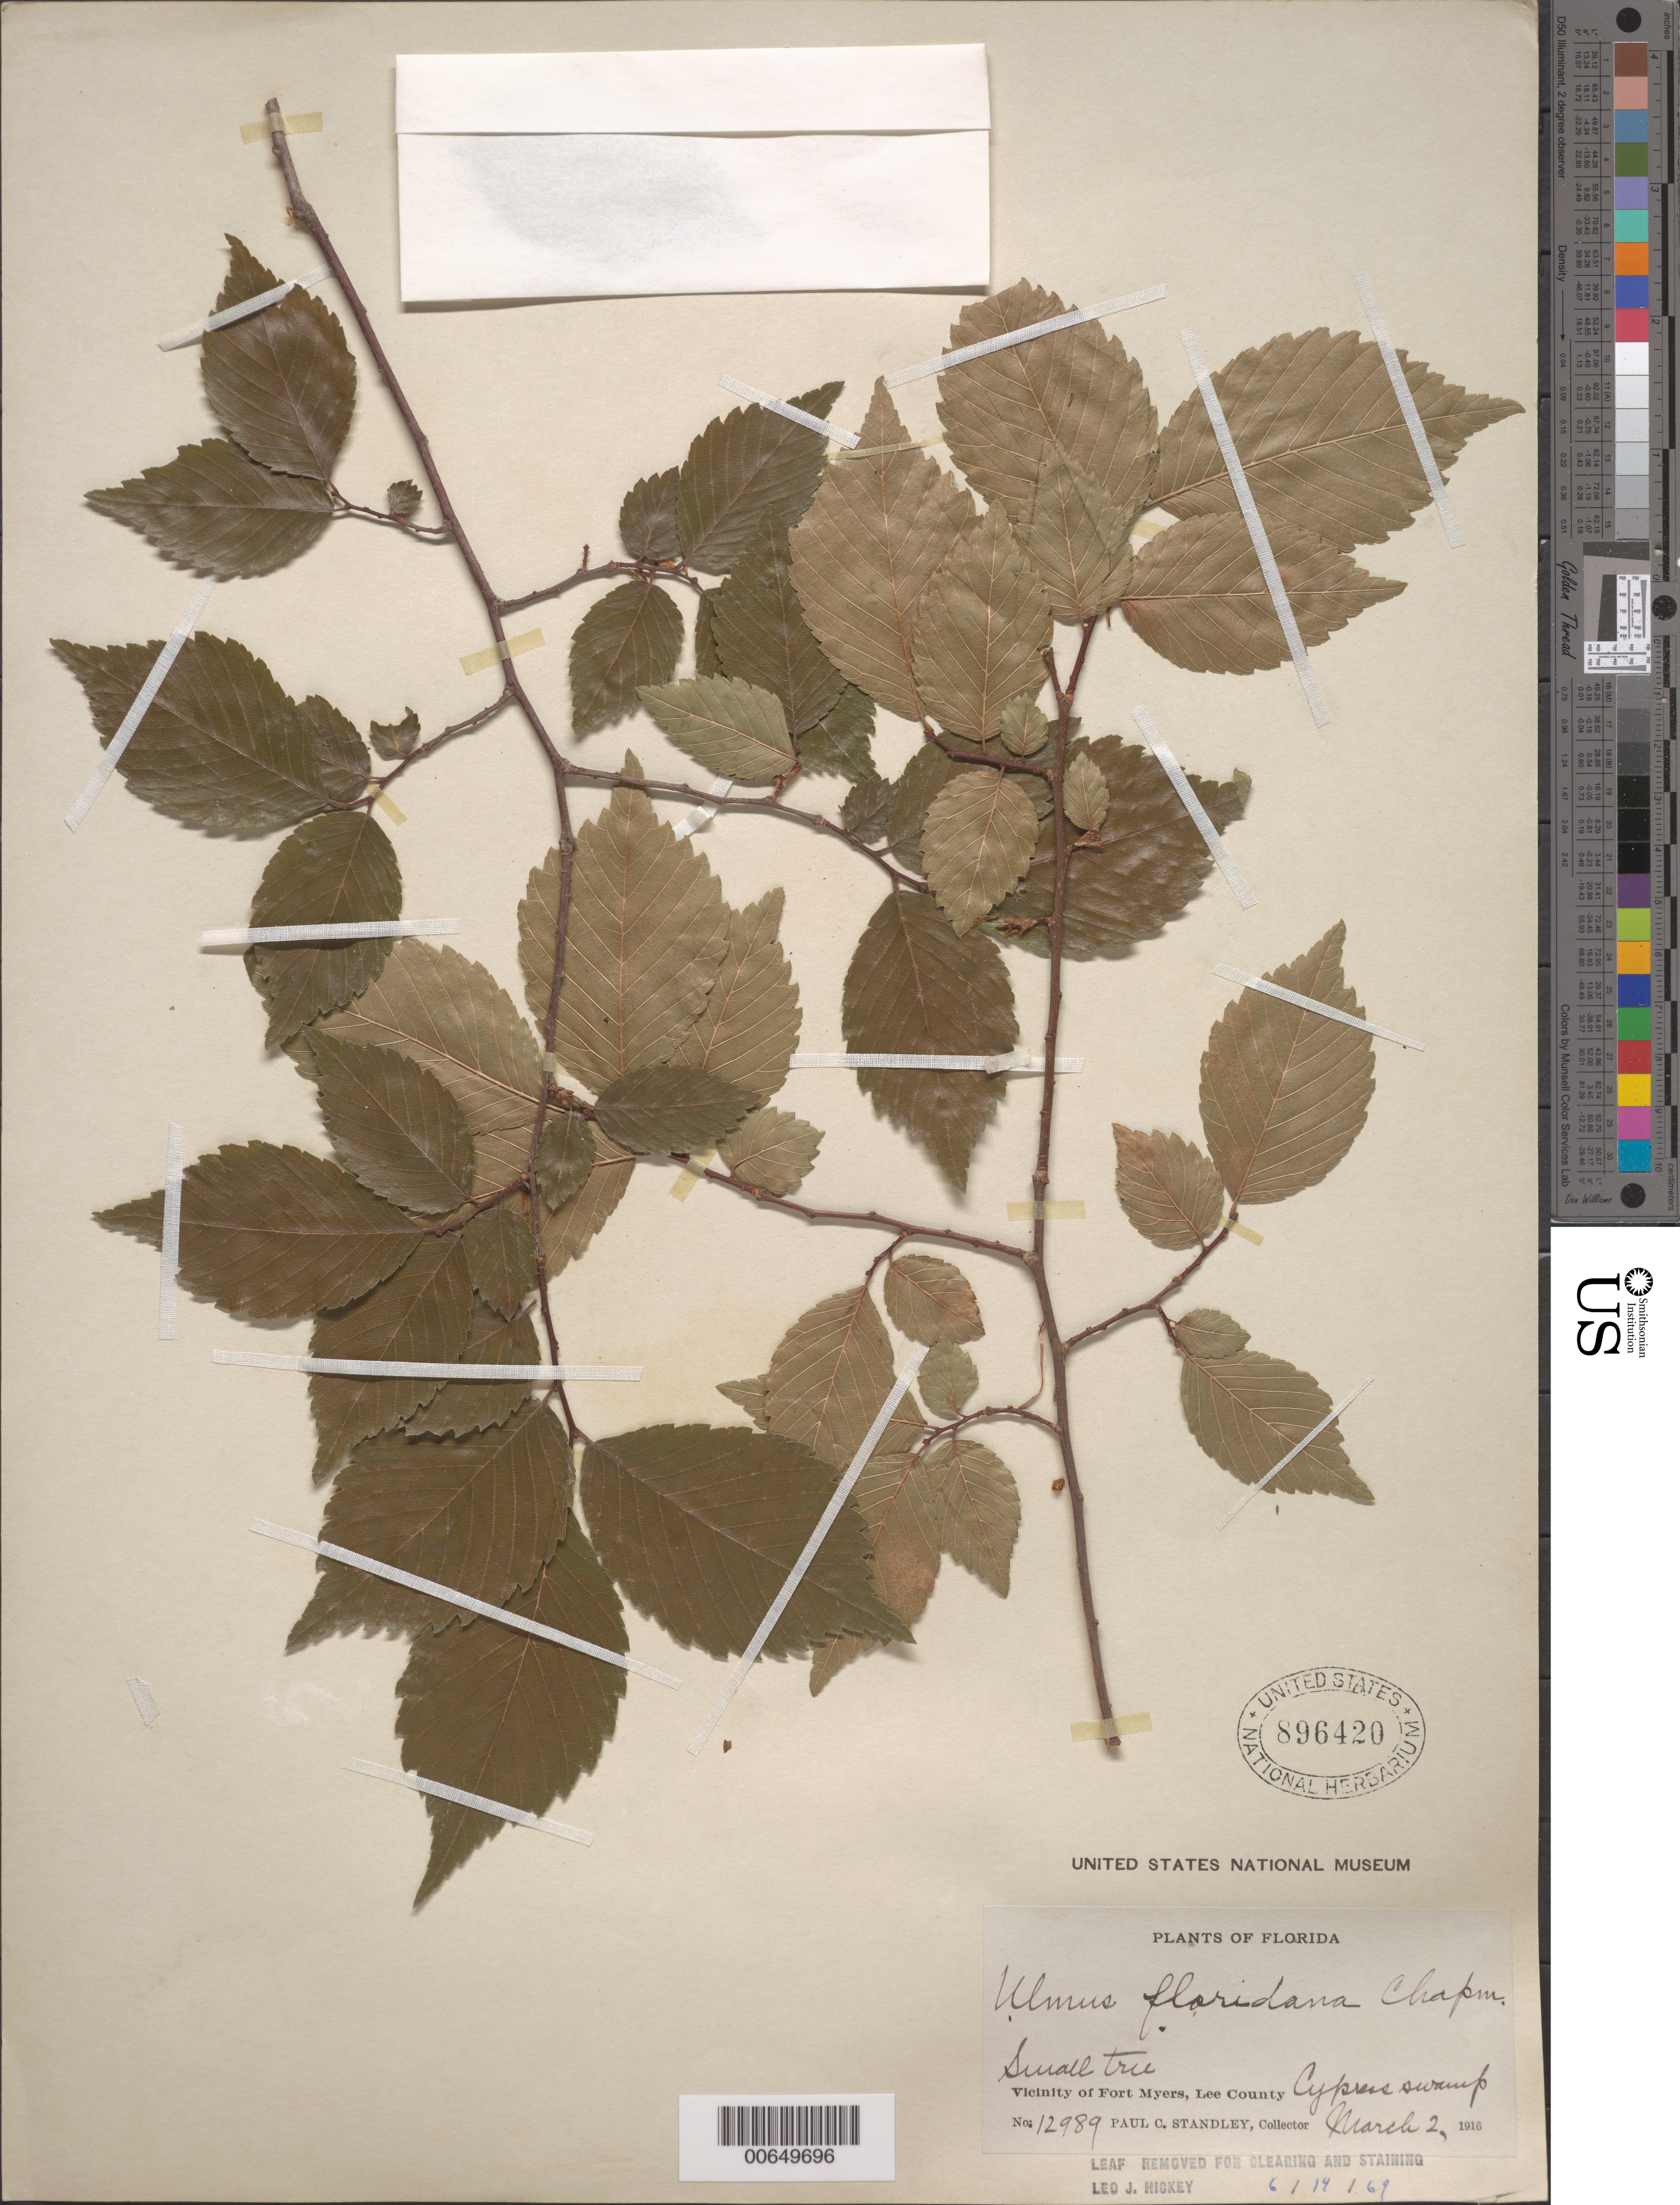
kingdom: Plantae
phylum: Tracheophyta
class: Magnoliopsida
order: Rosales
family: Ulmaceae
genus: Ulmus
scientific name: Ulmus americana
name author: L.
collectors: P. C. Standley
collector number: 12989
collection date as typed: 02 Mar 1916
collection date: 1916-03-02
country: United States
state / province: Florida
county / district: Lee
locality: Vicinity of Ft. Myers.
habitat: Cypress Swamp.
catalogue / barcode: US 896420